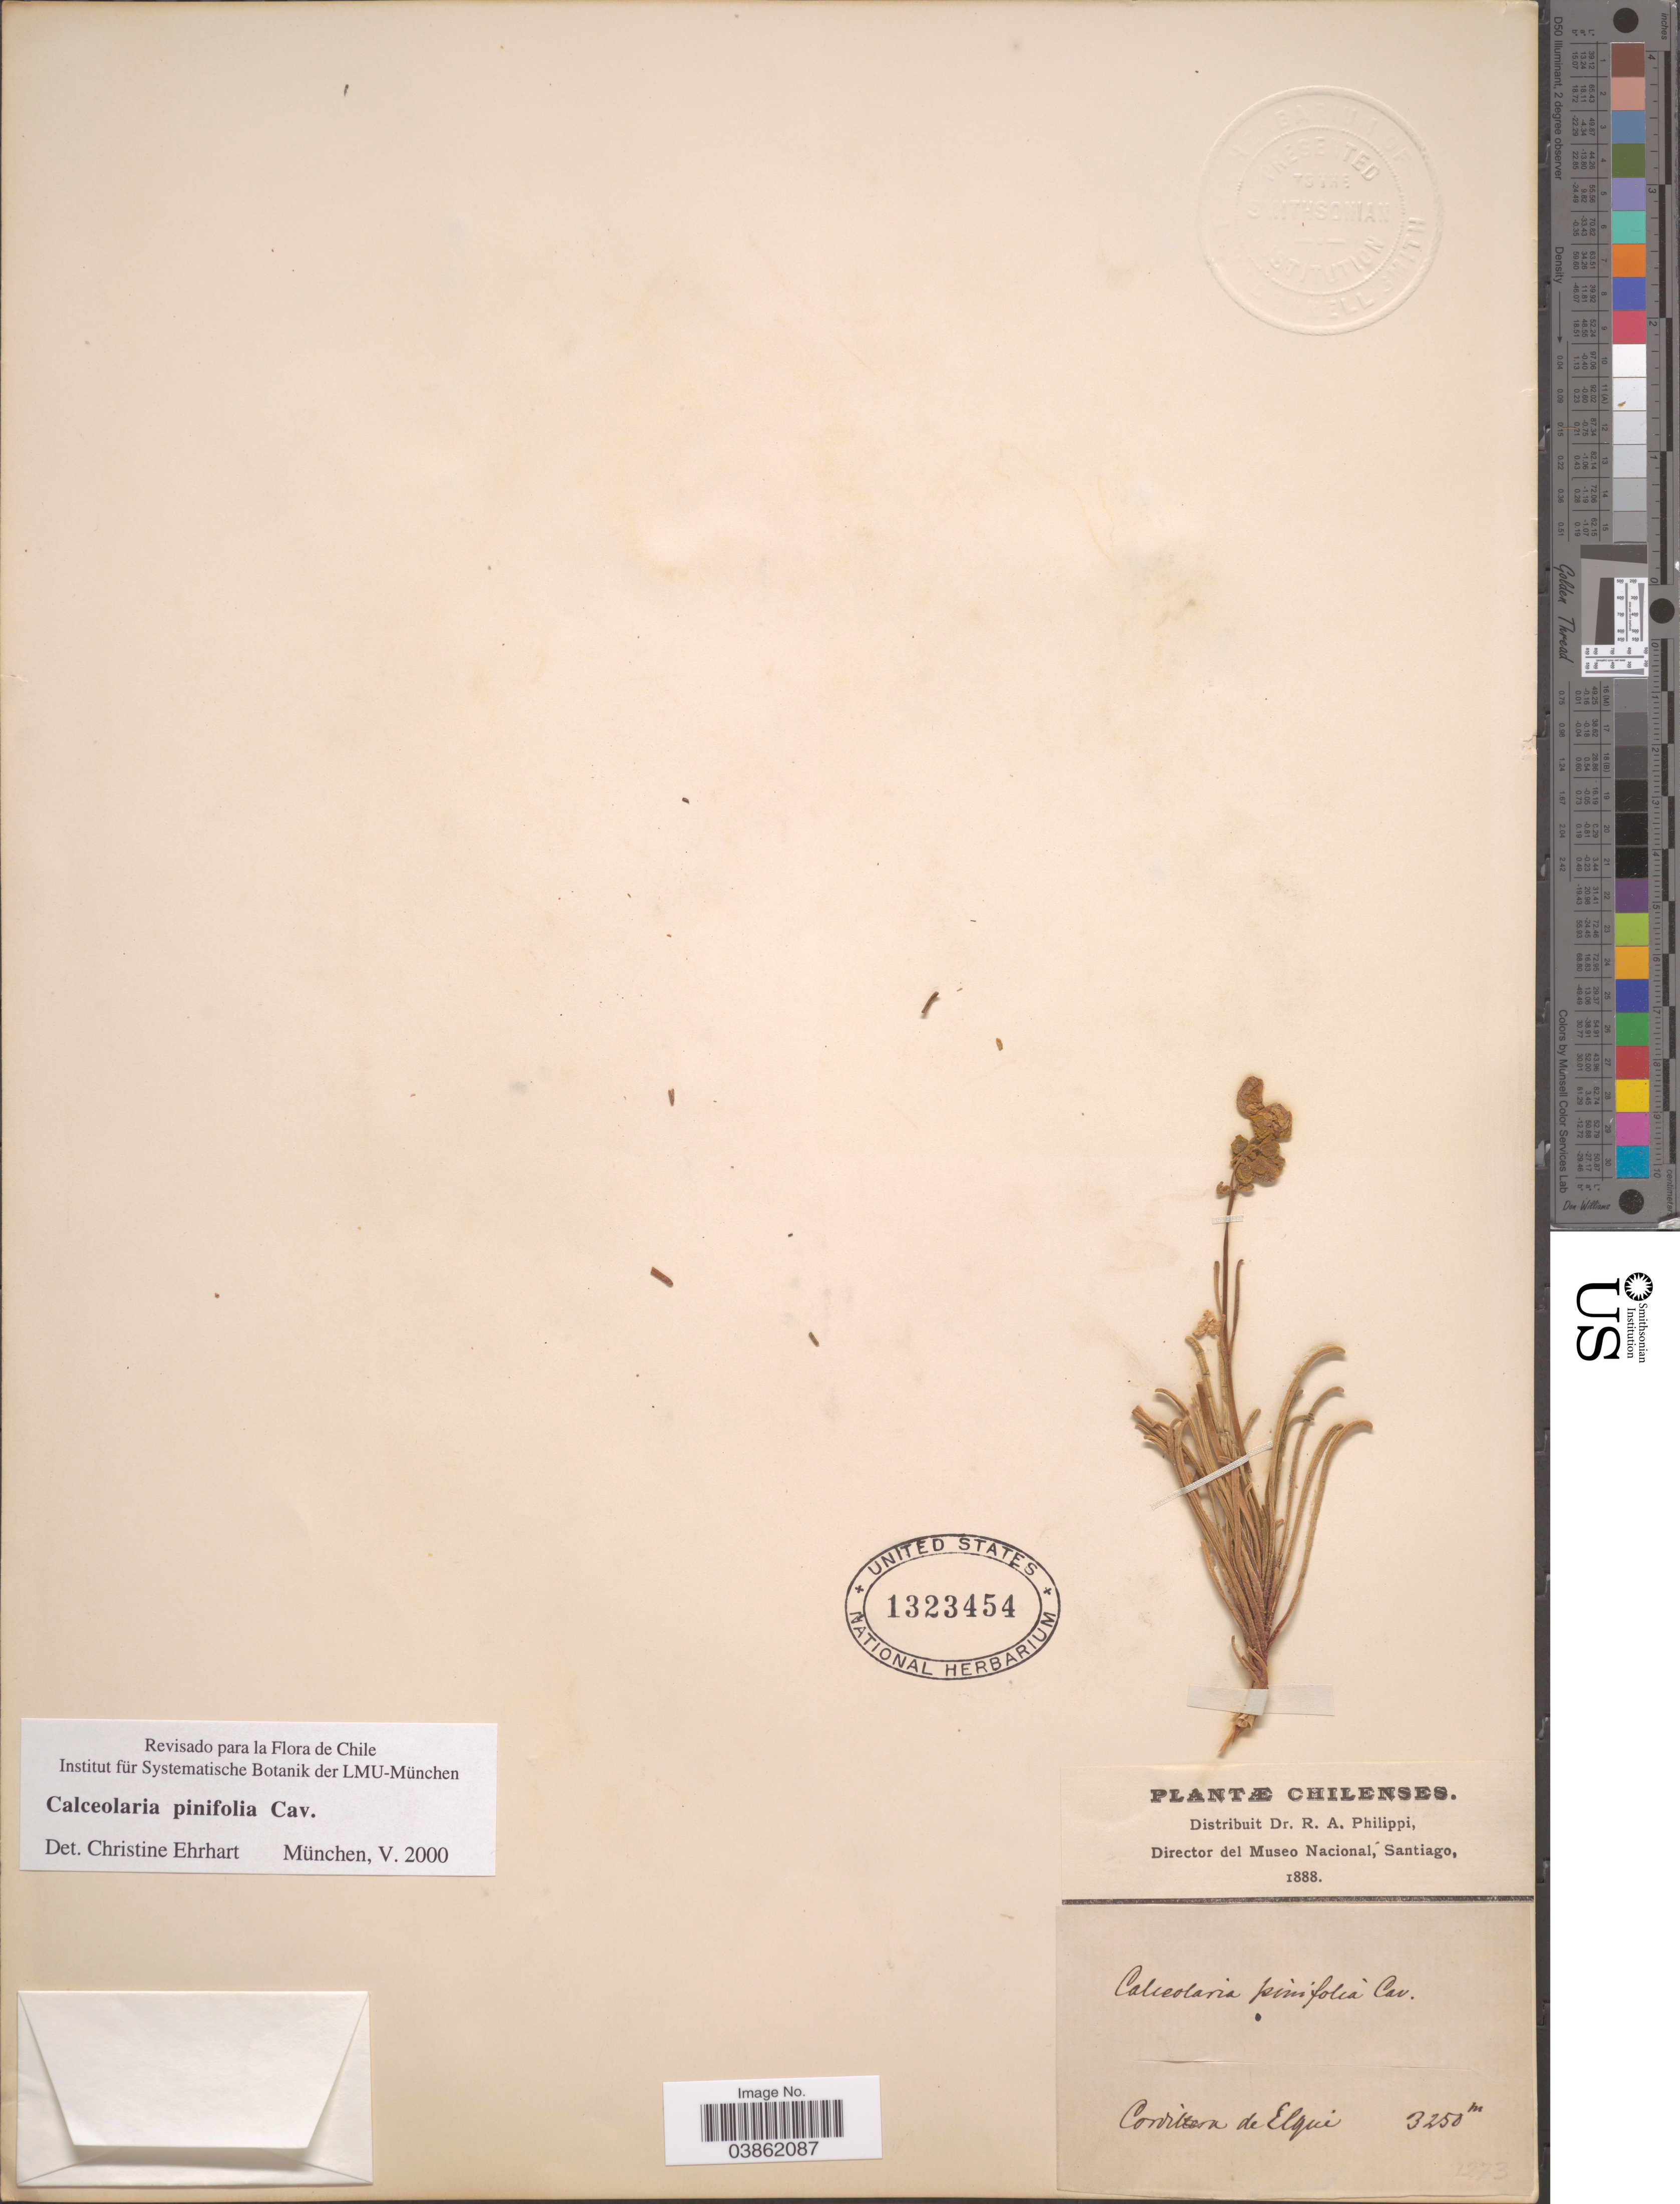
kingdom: Plantae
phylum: Tracheophyta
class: Magnoliopsida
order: Lamiales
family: Calceolariaceae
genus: Calceolaria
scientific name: Calceolaria pinifolia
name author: Cav.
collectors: ex. herb. R.A. Philippi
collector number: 1273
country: Chile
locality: Cordillera de Elqui.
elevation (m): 3250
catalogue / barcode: US 1323454